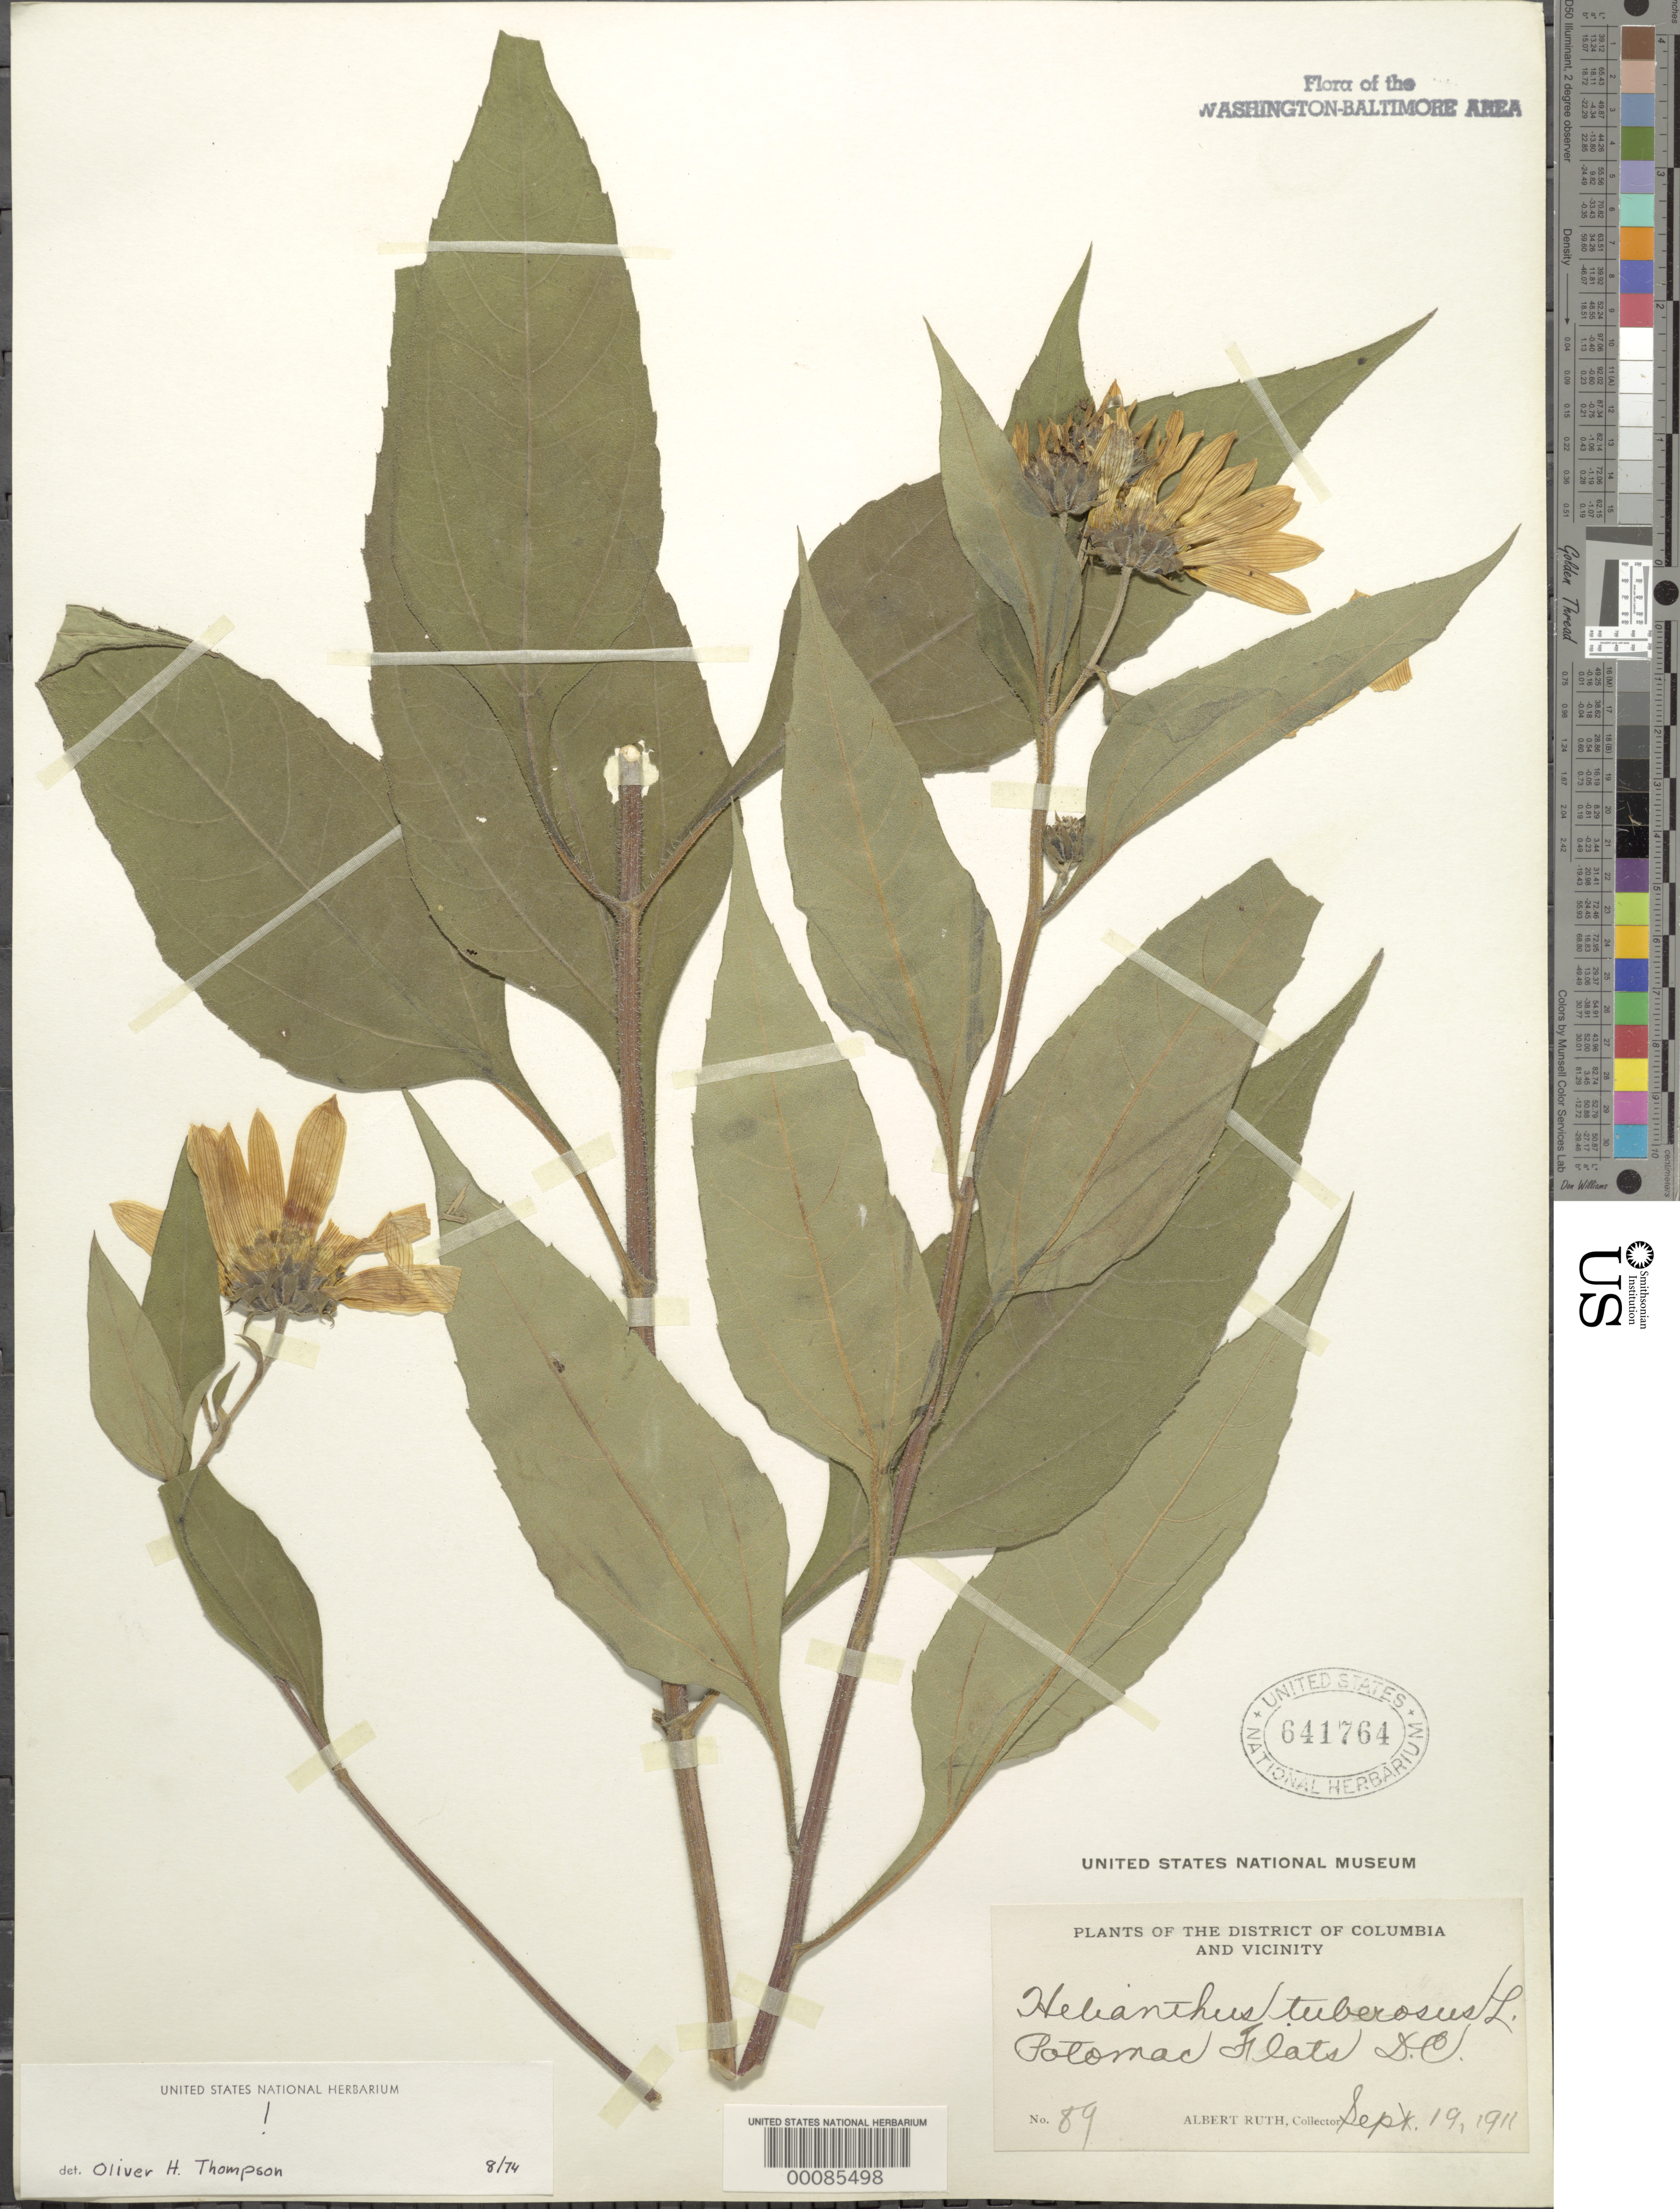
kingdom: Plantae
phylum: Tracheophyta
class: Magnoliopsida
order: Asterales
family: Asteraceae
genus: Helianthus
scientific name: Helianthus tuberosus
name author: L.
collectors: A. Ruth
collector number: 89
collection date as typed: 19 Sep 1911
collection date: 1911-09-19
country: United States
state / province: District of Columbia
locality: Potomac flats C. & O. Canal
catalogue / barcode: US 641764